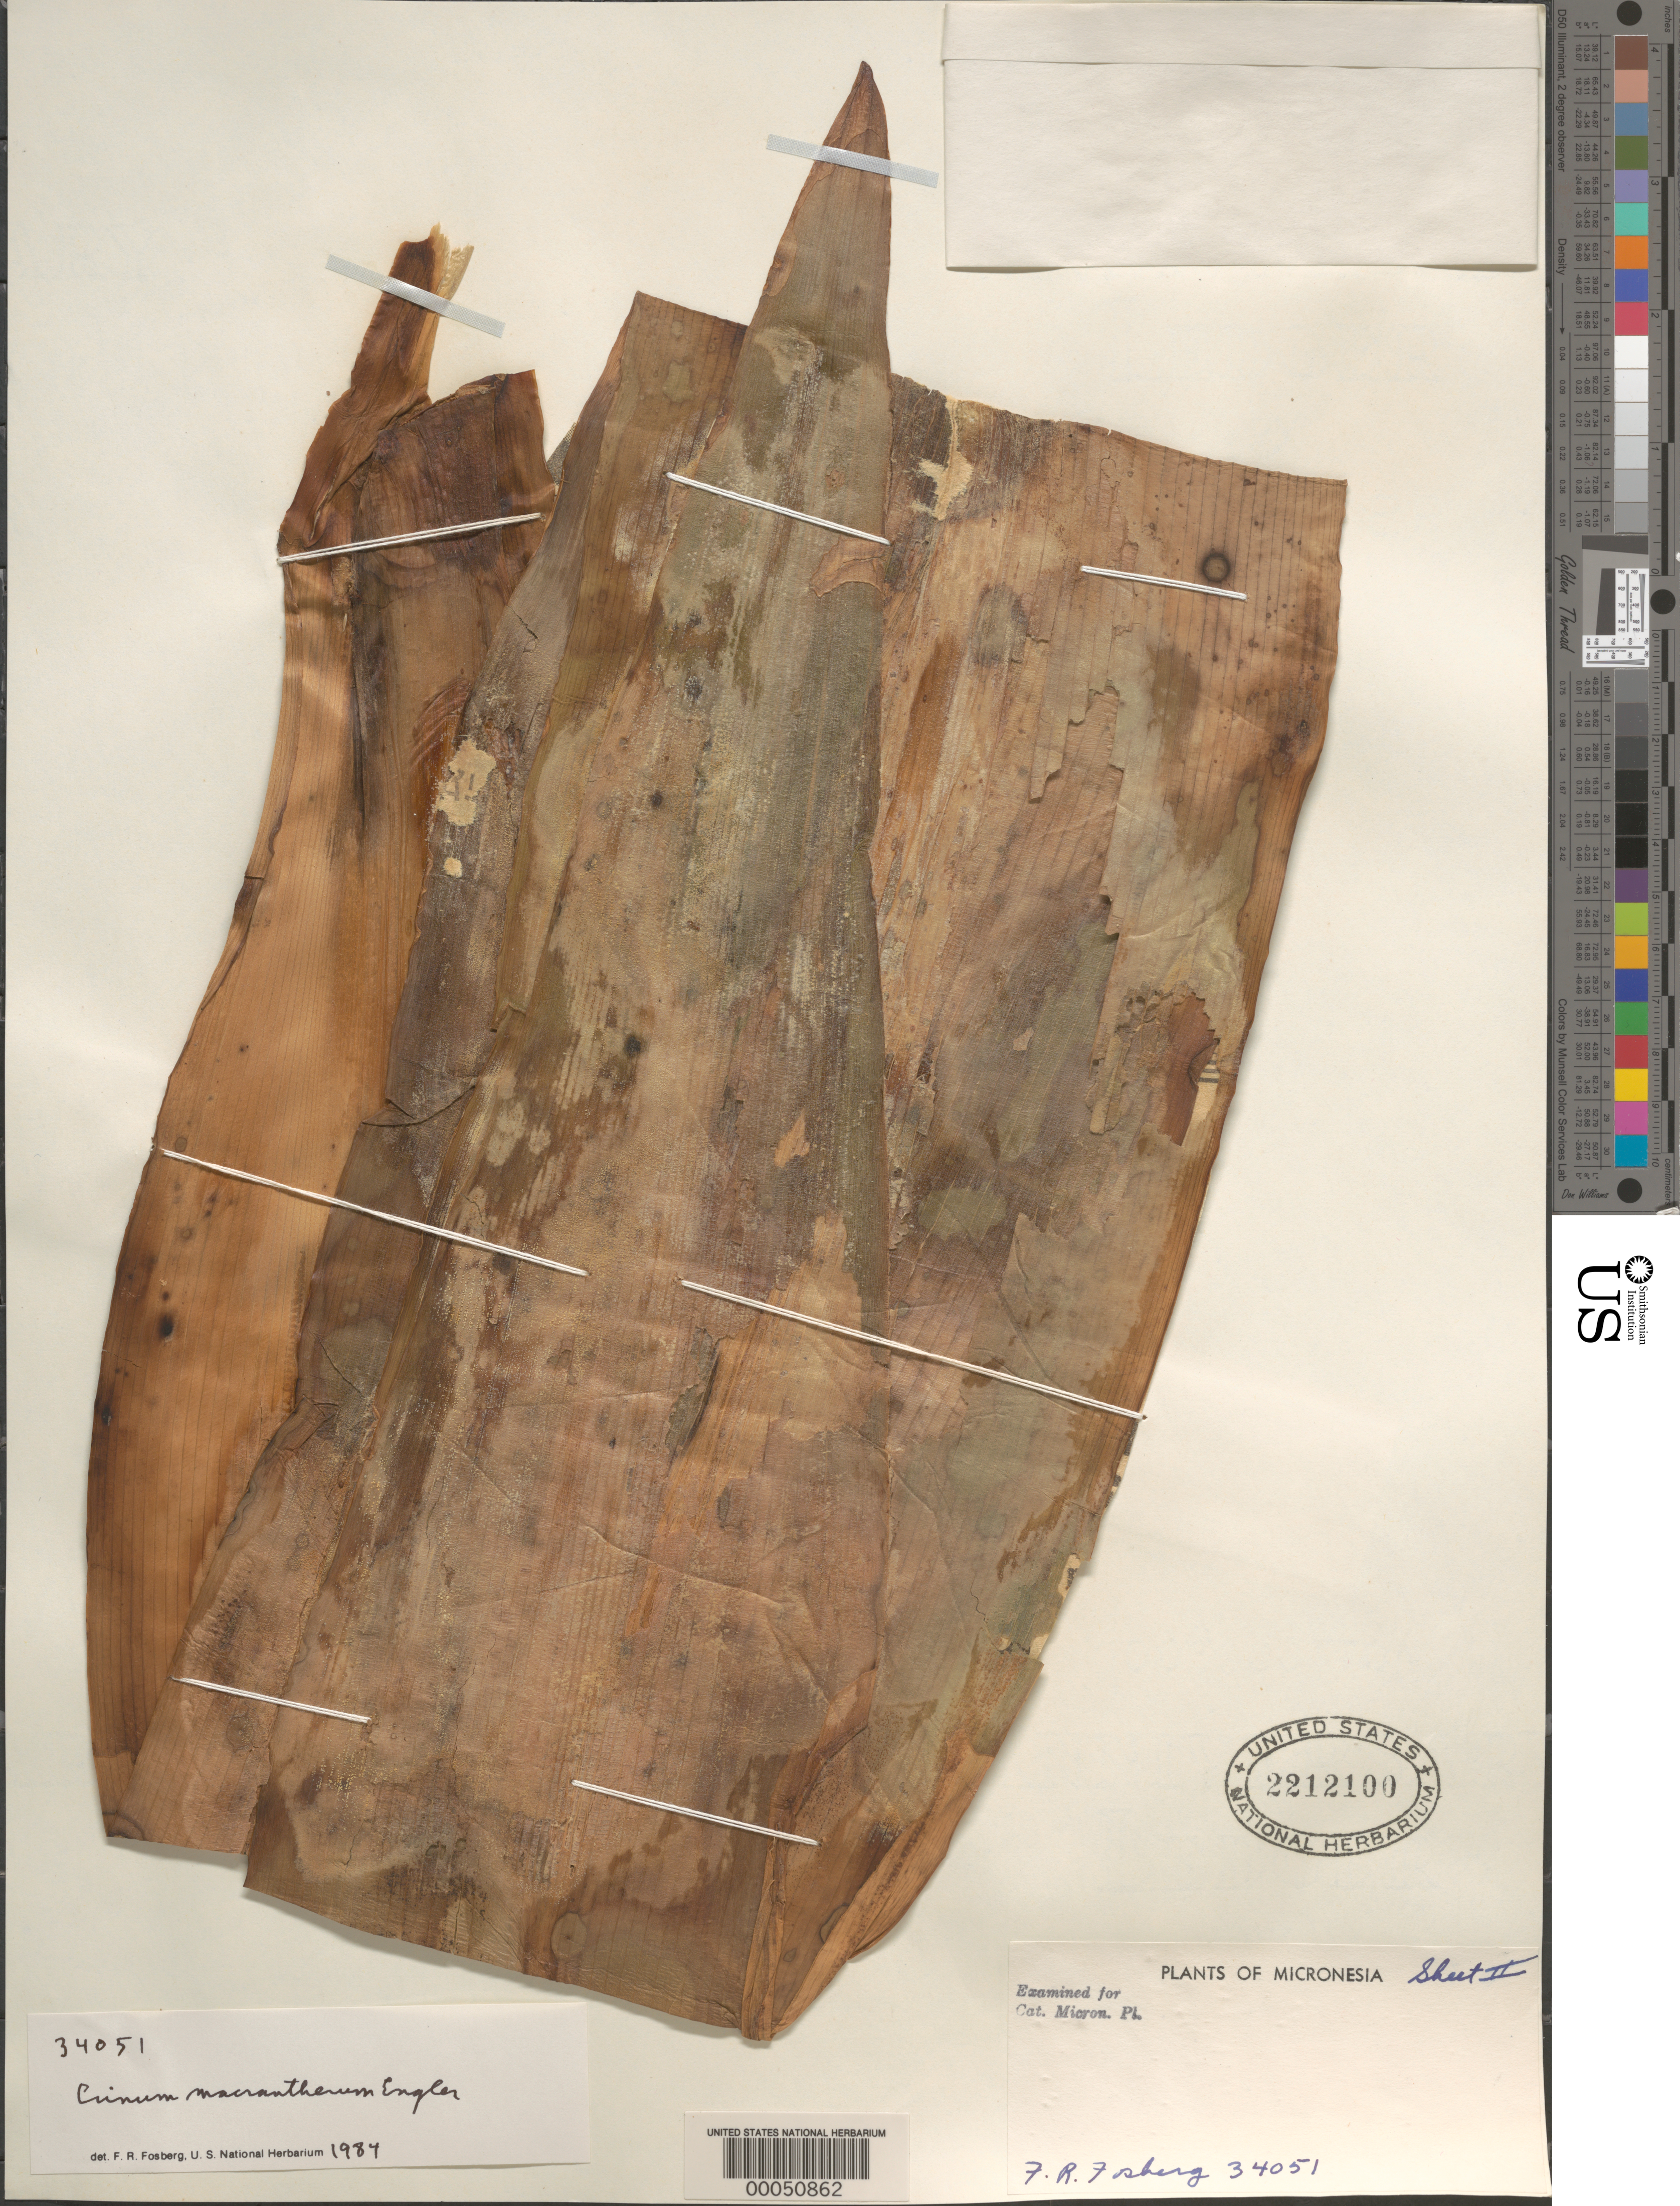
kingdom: Plantae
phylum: Tracheophyta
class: Liliopsida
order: Asparagales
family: Amaryllidaceae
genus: Crinum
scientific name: Crinum macrantherum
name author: Engl.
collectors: F. R. Fosberg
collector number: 34051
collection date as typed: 08 Jan 1952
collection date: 1952-01-08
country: Marshall Islands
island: Lae Atoll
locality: Loj Islet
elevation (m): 1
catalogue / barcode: US 2212100